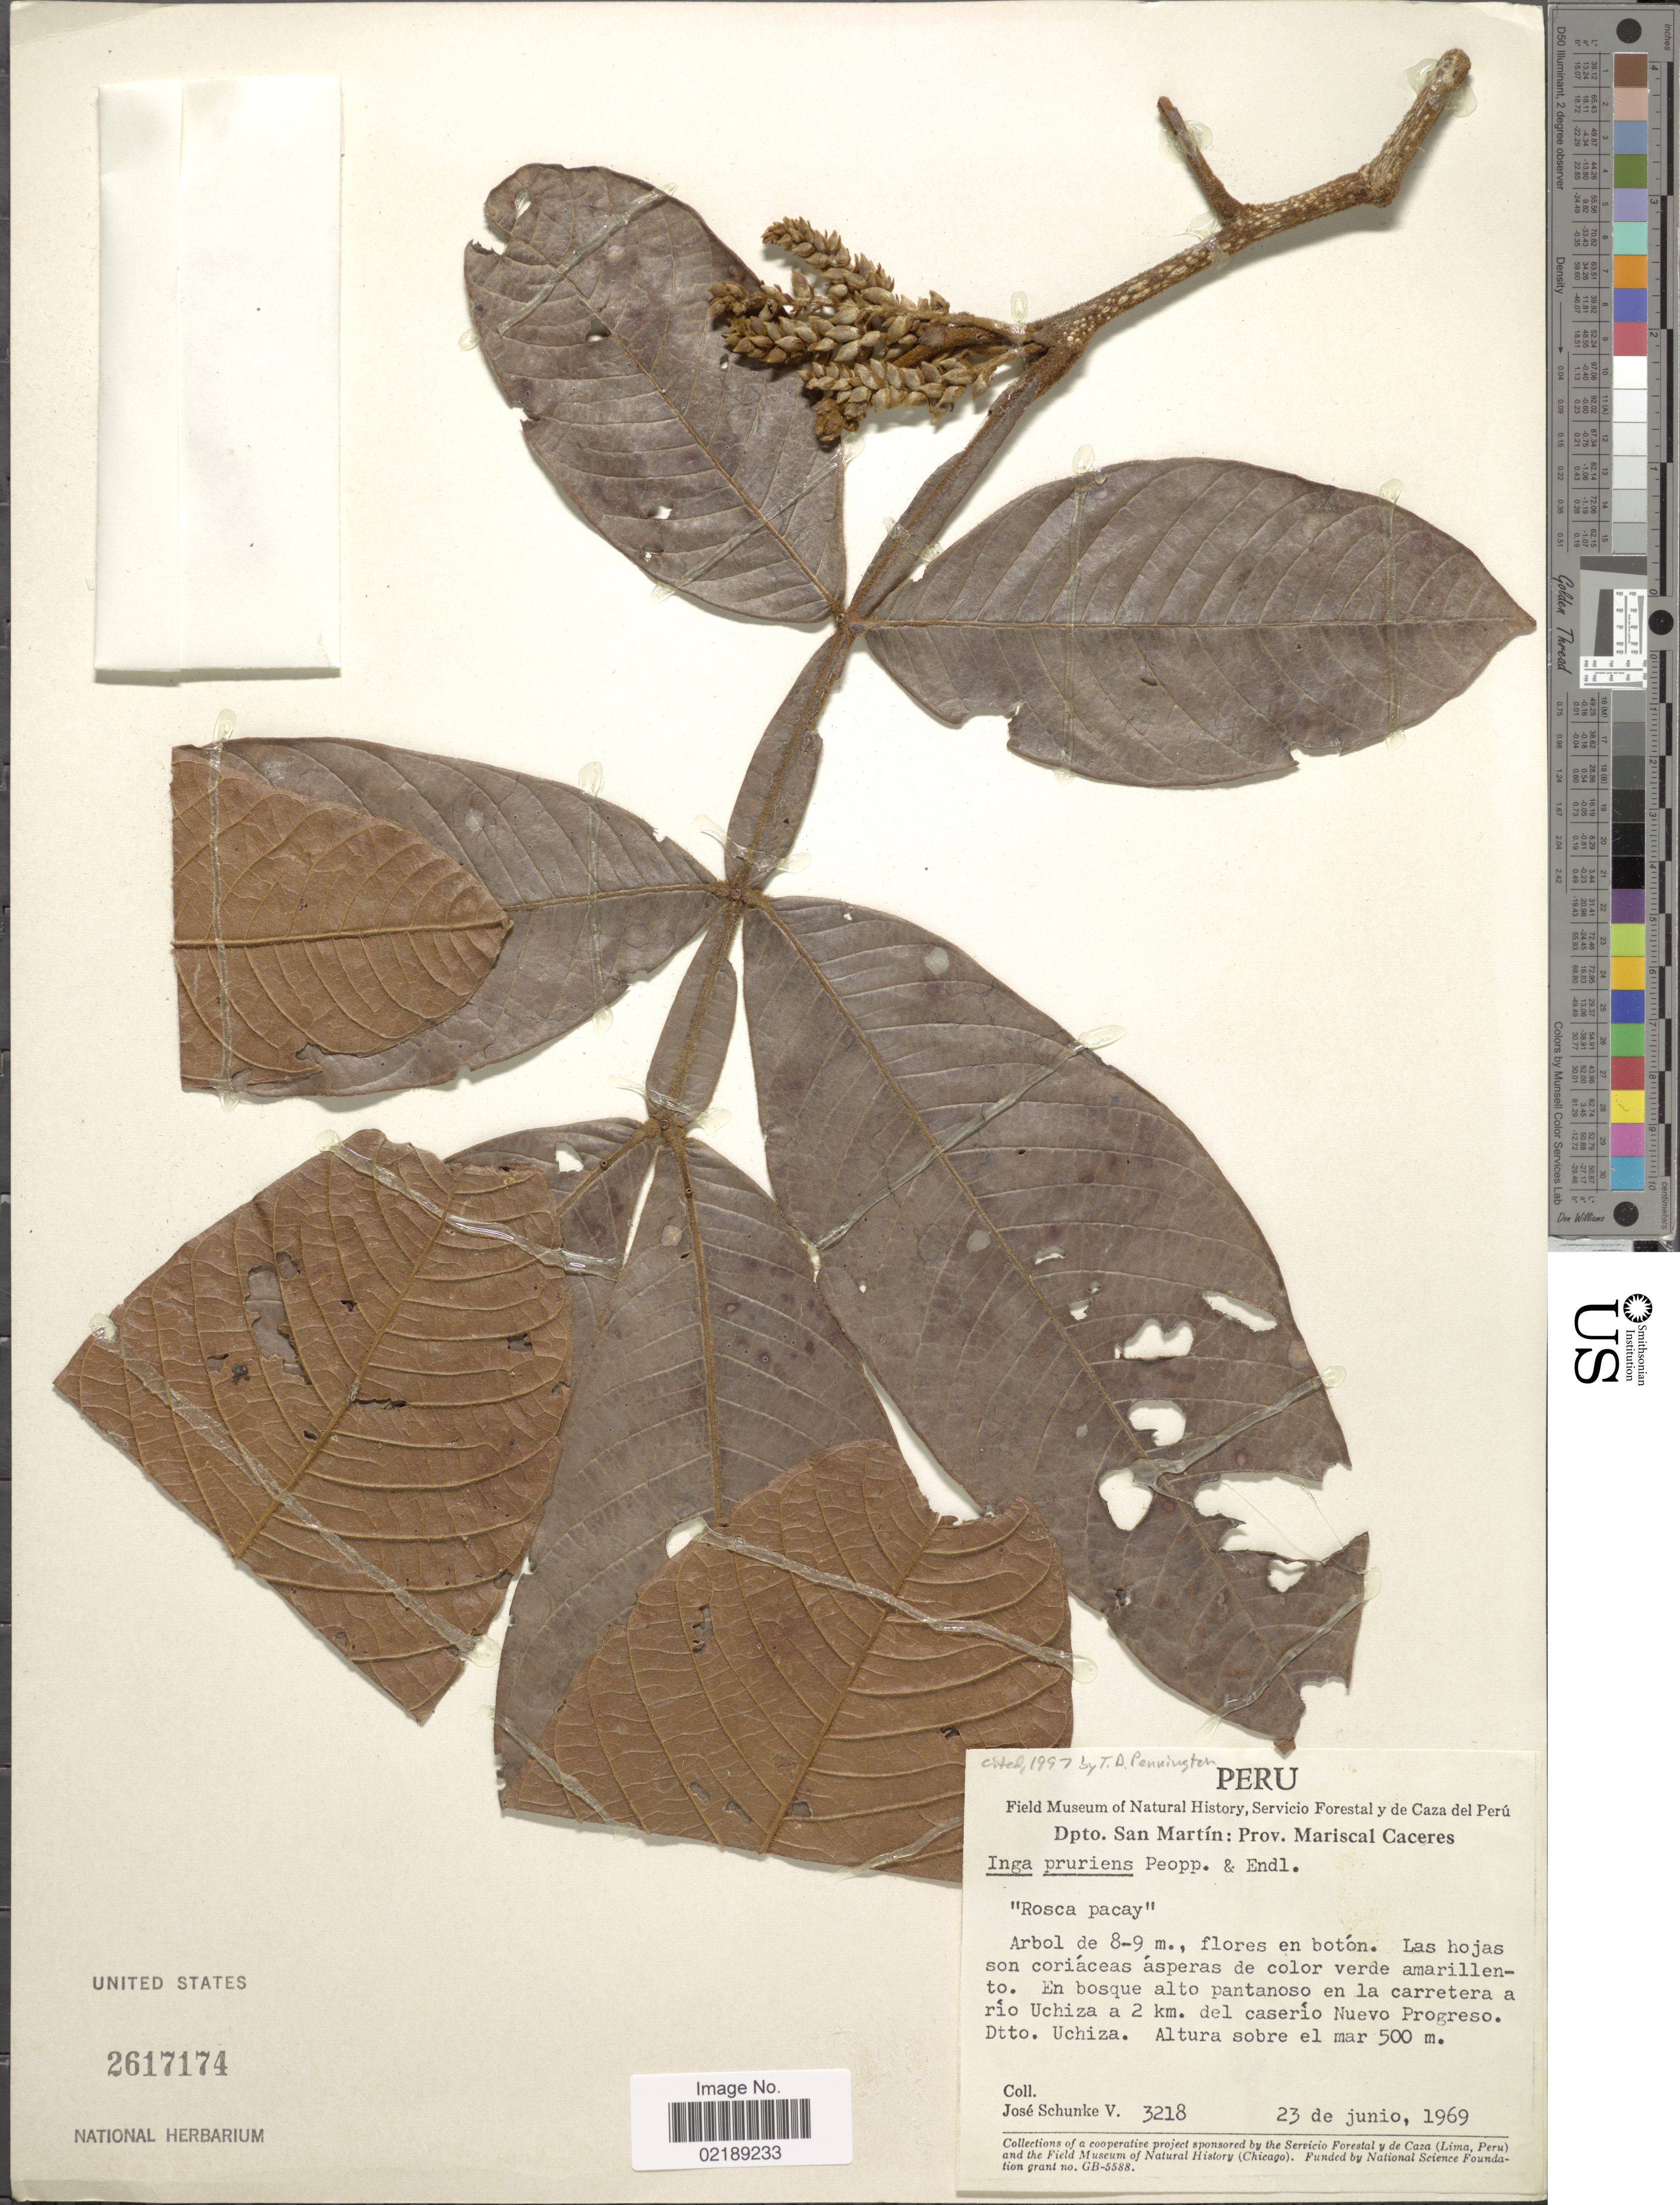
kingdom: Plantae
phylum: Tracheophyta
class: Magnoliopsida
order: Fabales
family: Fabaceae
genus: Inga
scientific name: Inga pruriens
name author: Poepp.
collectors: J. Schunke Vigo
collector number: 3218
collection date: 1969-06-23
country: Peru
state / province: San Martín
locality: Prov. Mariscal Caceres,en bosque pantanoso en la carretera a rio Uchiza a 2 km. del caserio Nuevo Progreso, Dtto. Uchiza.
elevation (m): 500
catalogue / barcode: US 2617174